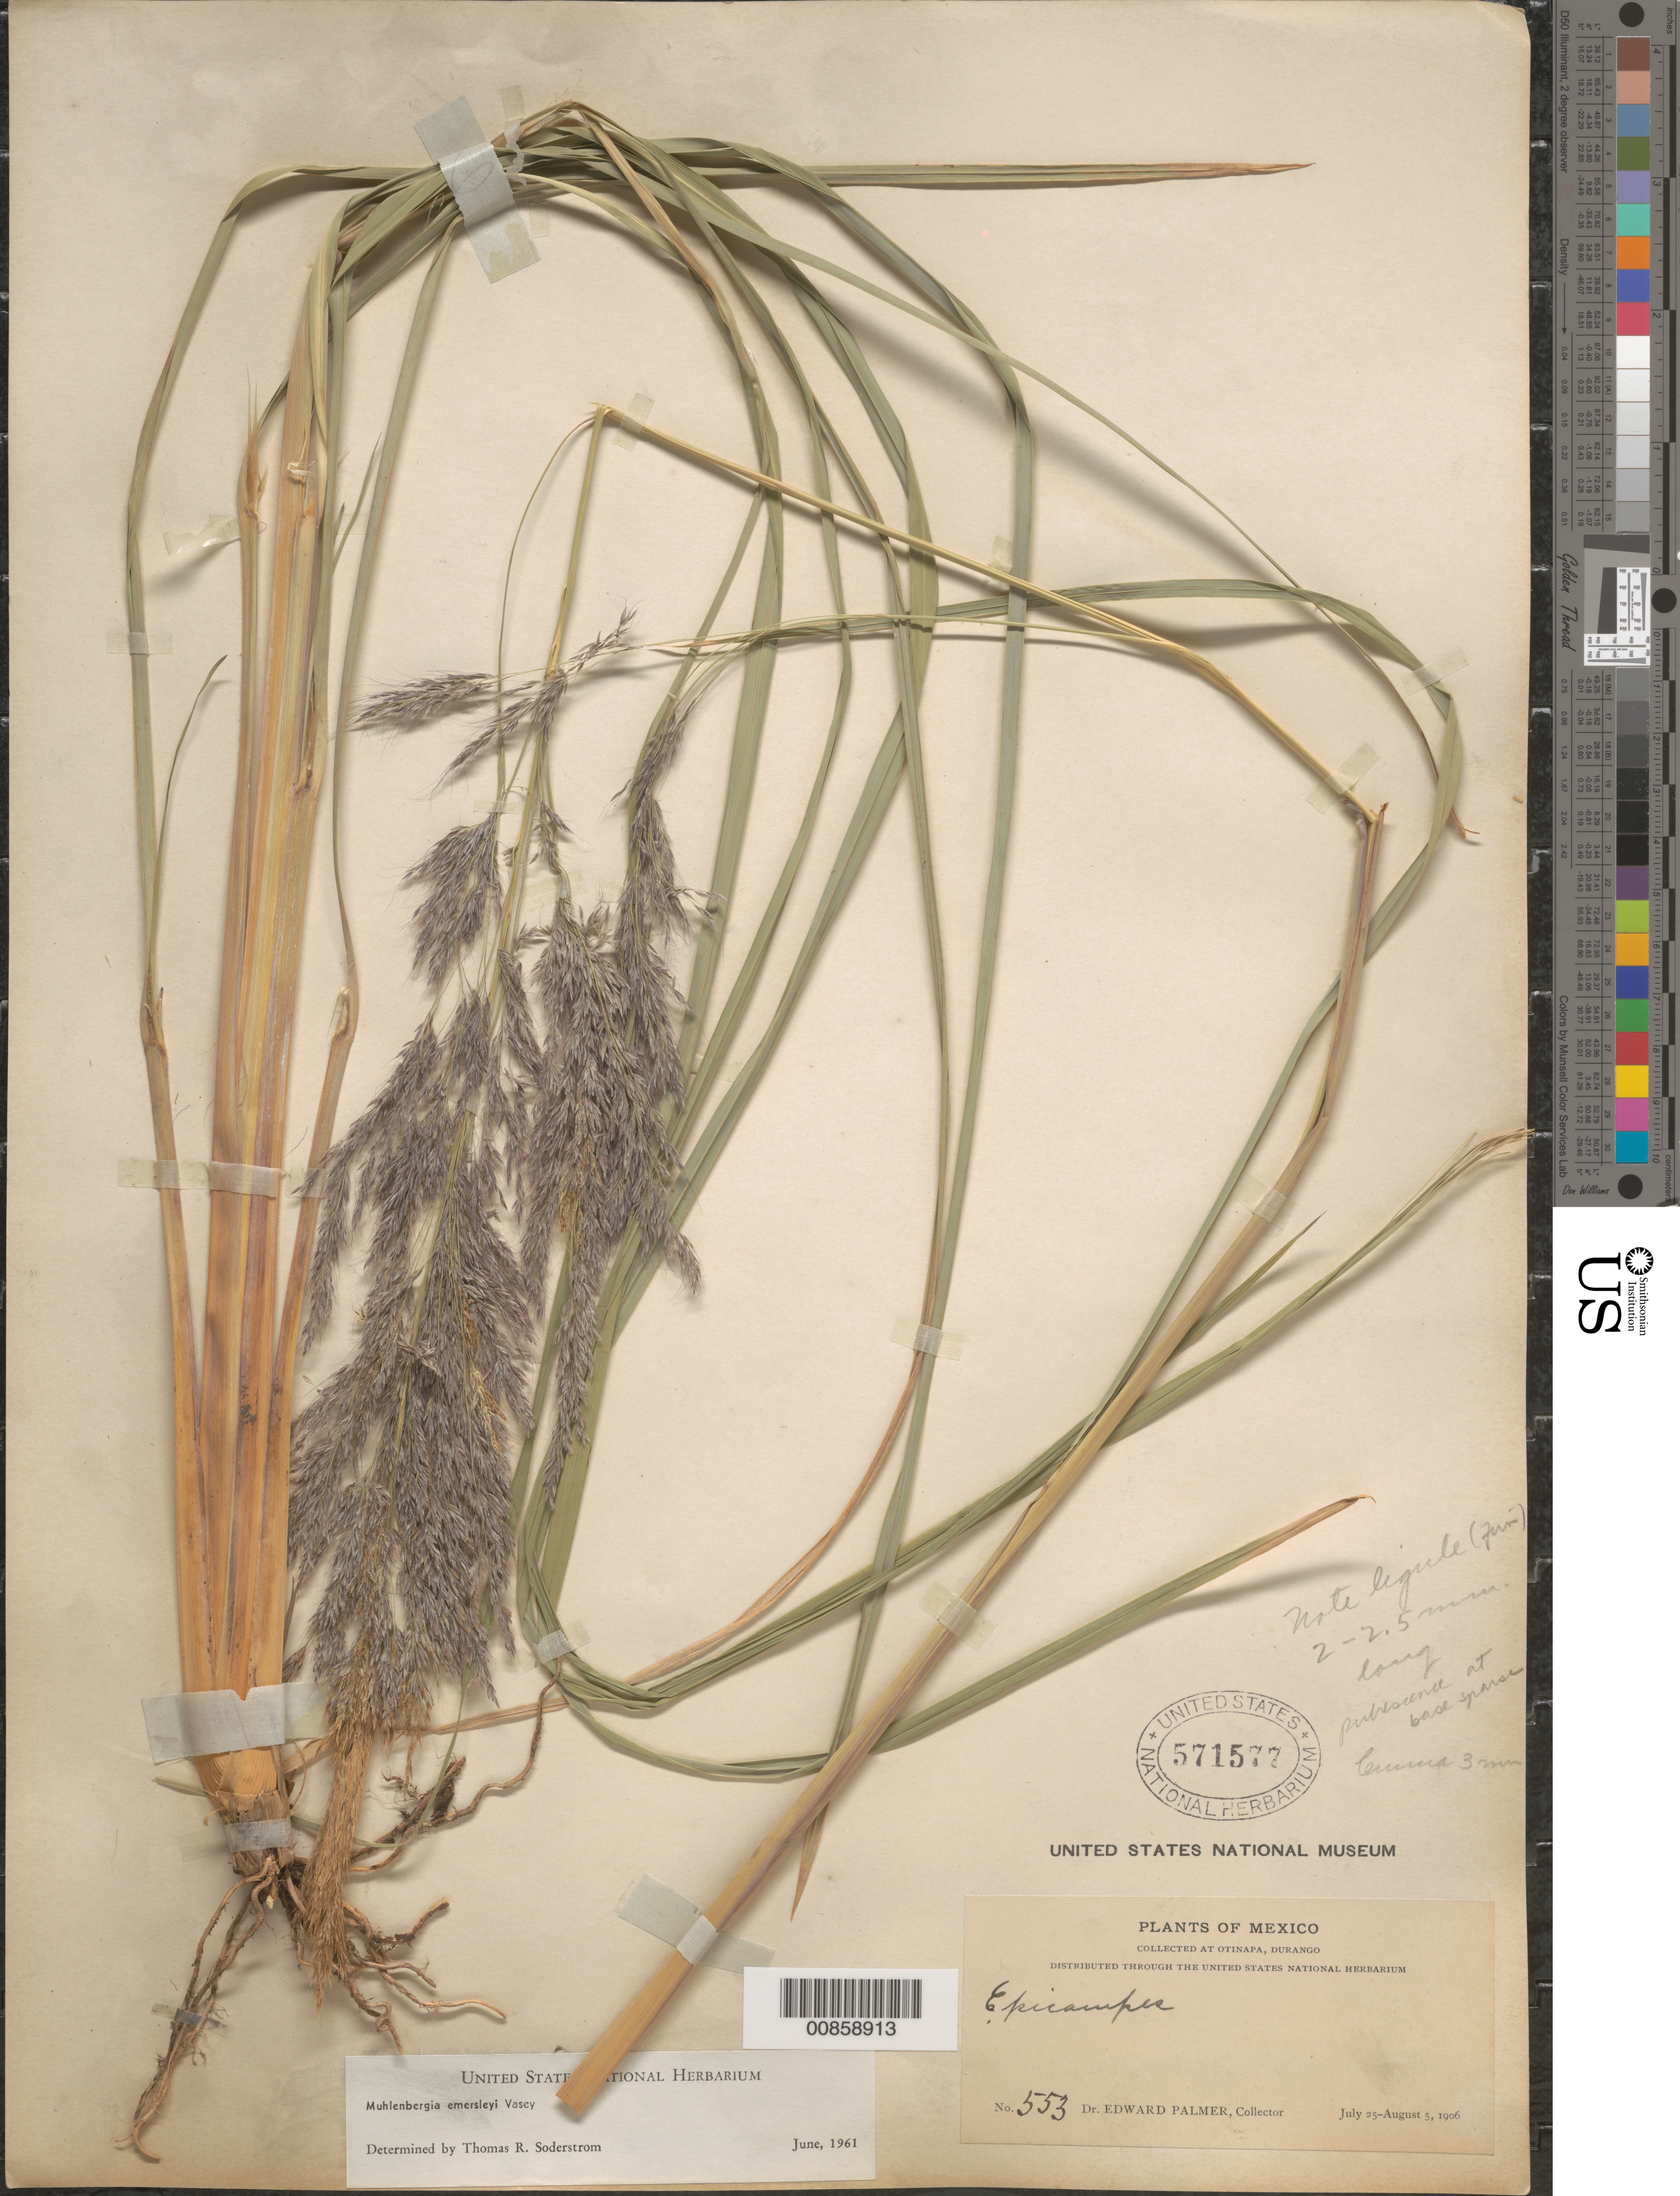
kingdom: Plantae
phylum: Tracheophyta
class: Liliopsida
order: Poales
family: Poaceae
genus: Muhlenbergia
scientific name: Muhlenbergia emersleyi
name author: Vasey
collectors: E. Palmer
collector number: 553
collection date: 1906-07-25/1906-08-05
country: Mexico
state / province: Durango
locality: Otinapa.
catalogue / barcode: US 571577